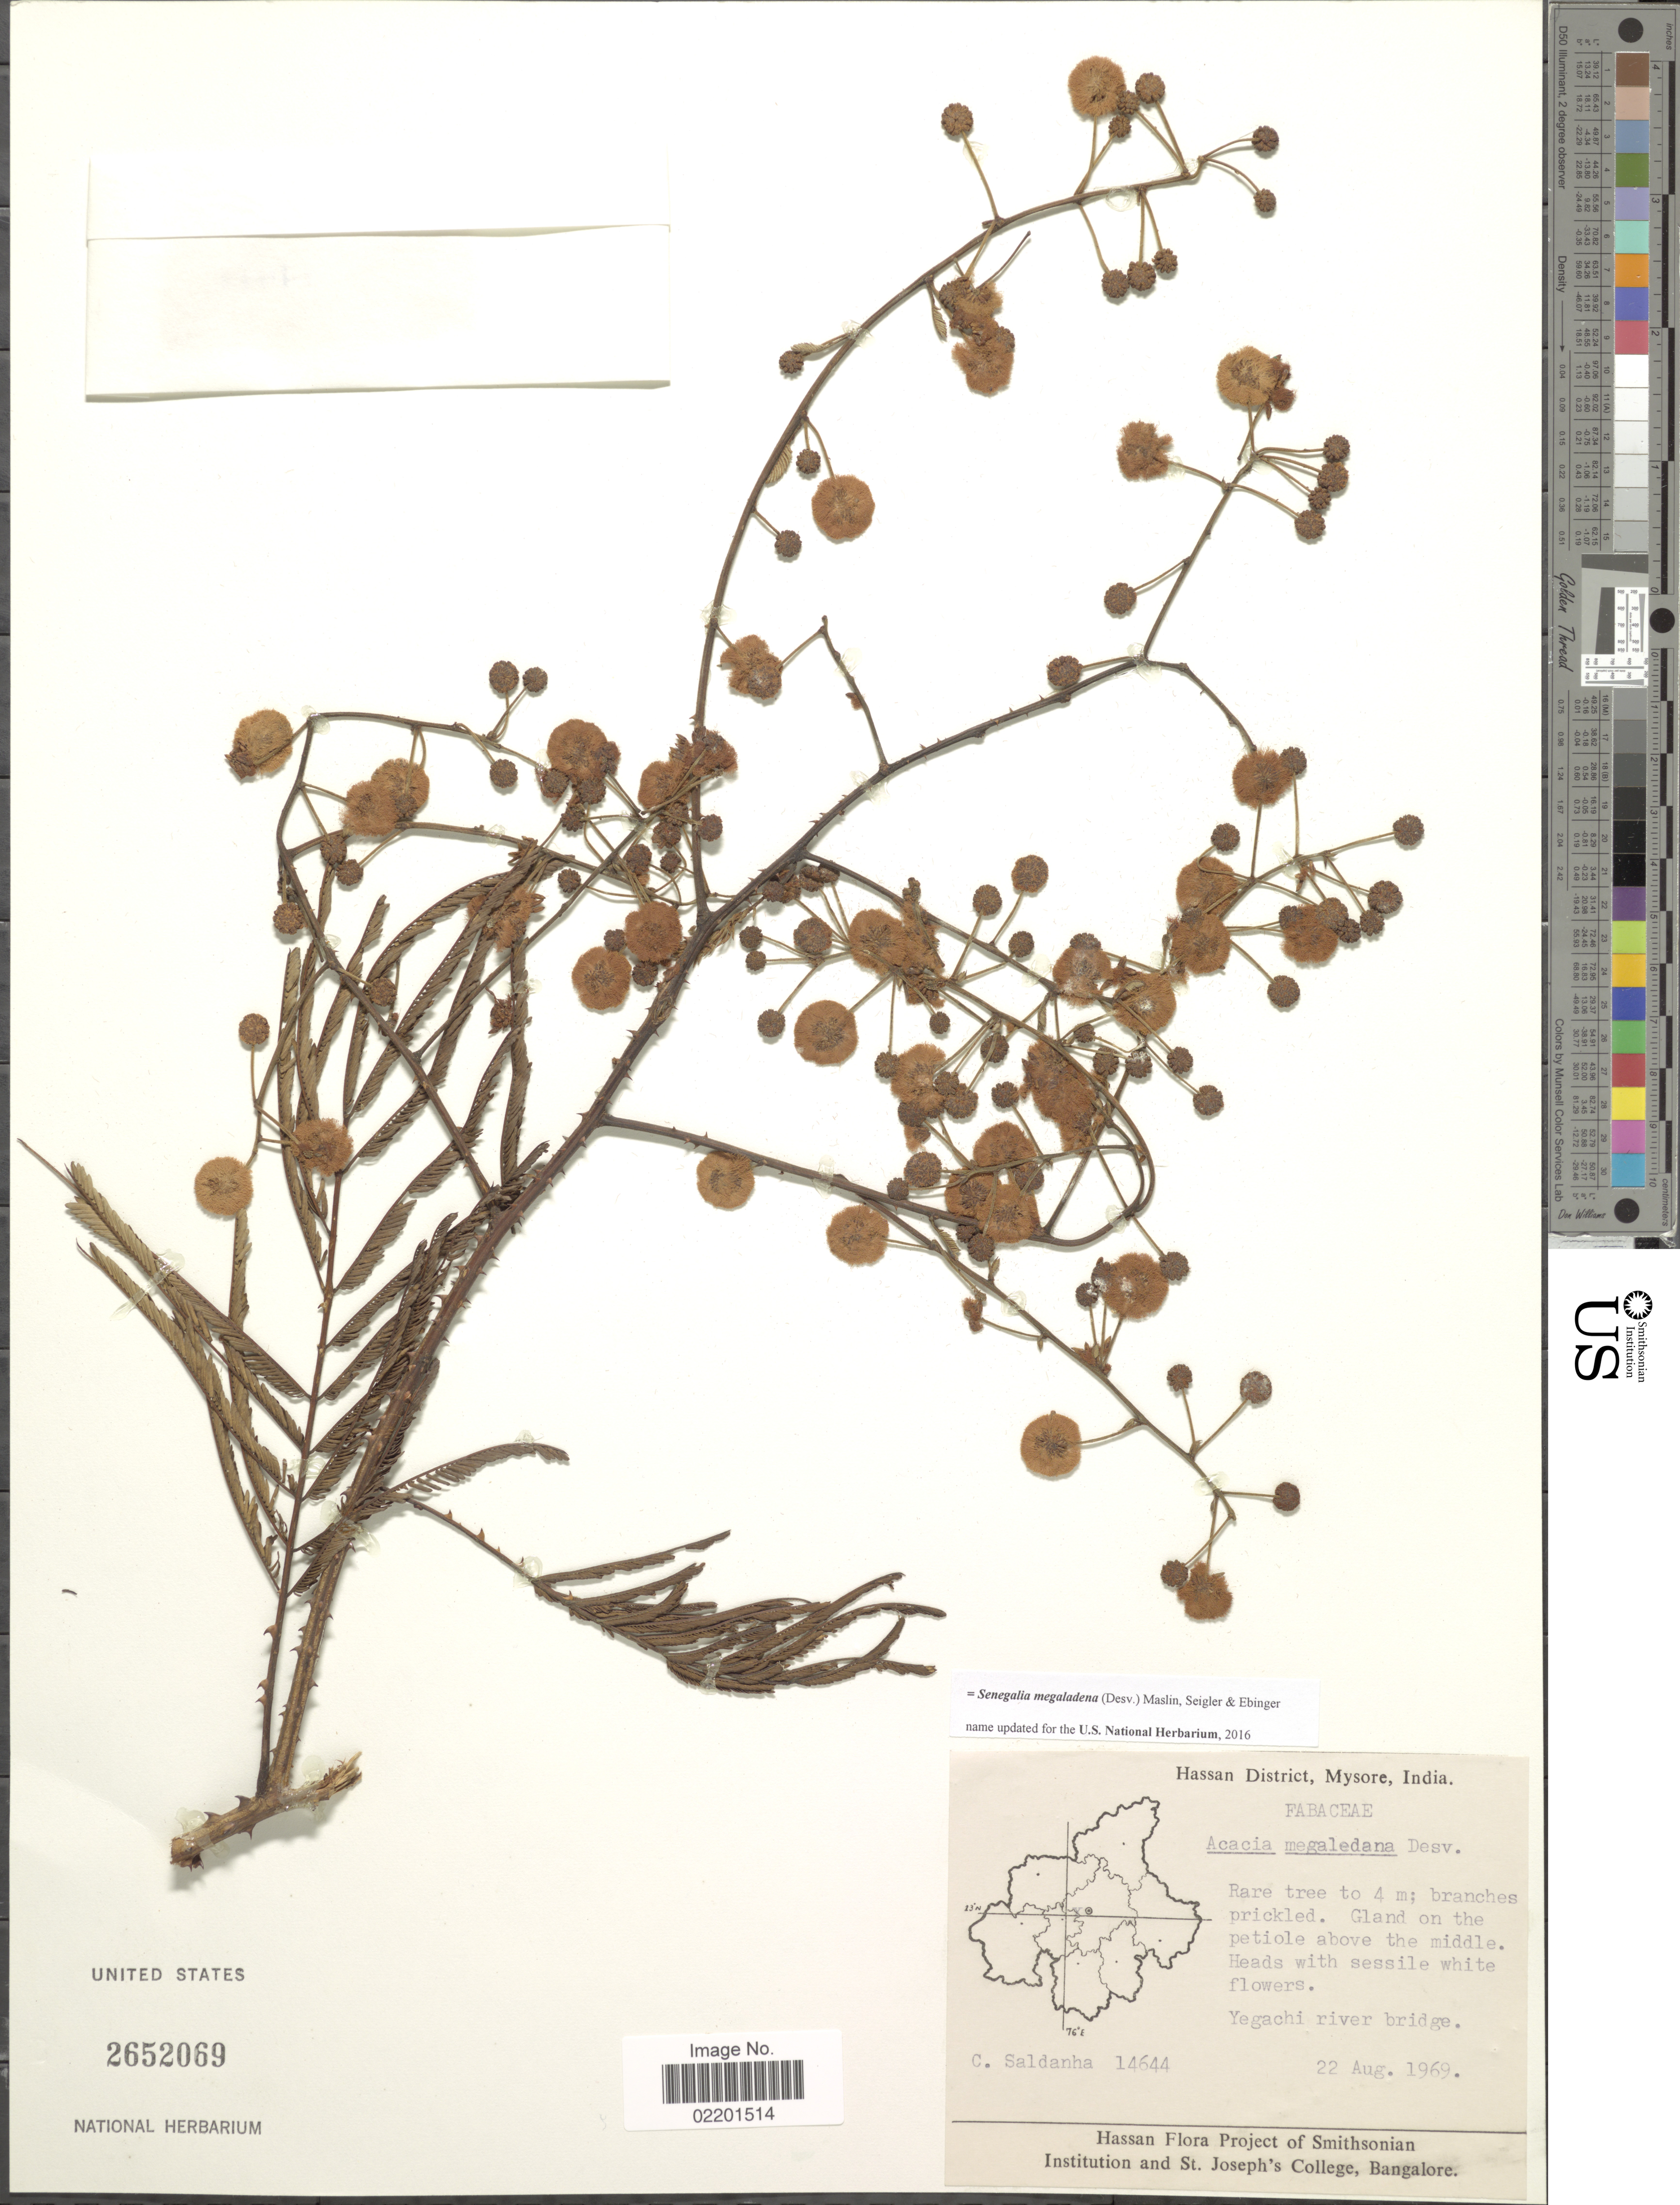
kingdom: Plantae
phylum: Tracheophyta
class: Magnoliopsida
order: Fabales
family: Fabaceae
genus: Senegalia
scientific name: Senegalia megaladena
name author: (Desv.) Maslin et al.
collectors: C. Saldanha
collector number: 14644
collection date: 1969-08-22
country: India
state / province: Karnataka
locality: Hassan District, Mysore, India. Yegachi river bridge.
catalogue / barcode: US 2652069